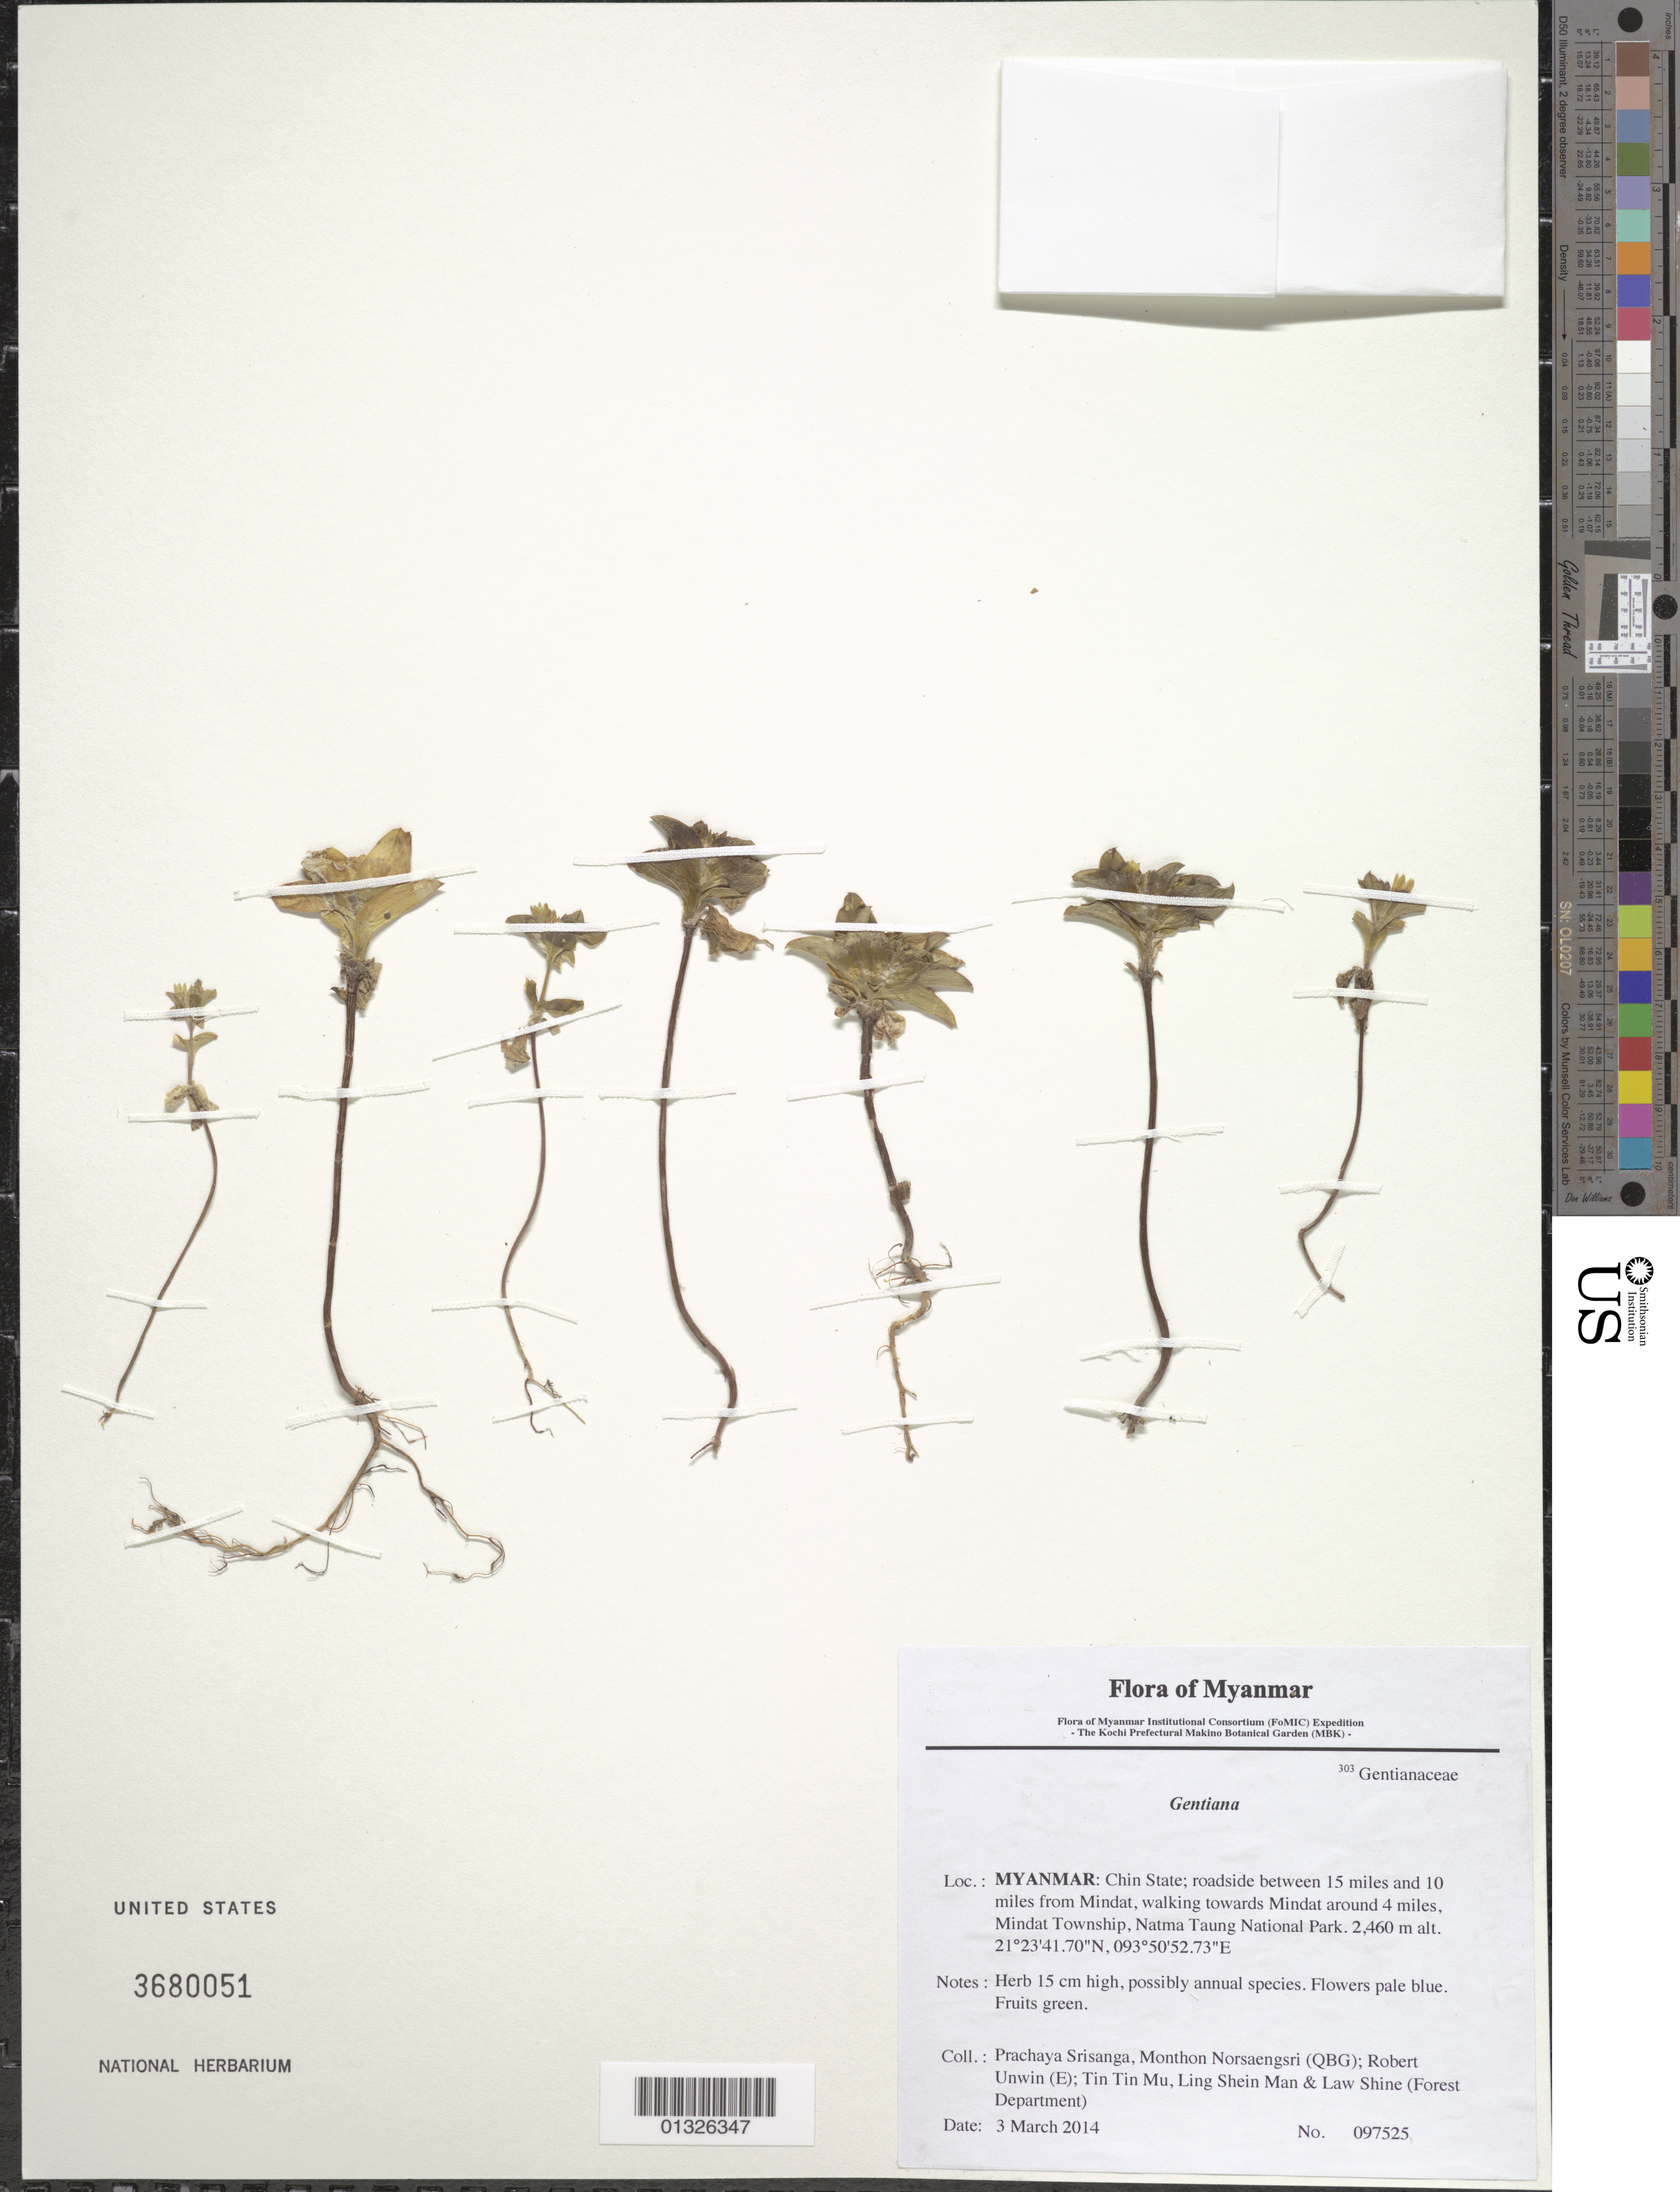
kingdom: Plantae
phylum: Tracheophyta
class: Magnoliopsida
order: Gentianales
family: Gentianaceae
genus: Gentiana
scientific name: Gentiana sp.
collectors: P. Srisanga, M. Norsaengsri, R. Unwin, Tin Tin Mu, Ling Shein Man & L. Shine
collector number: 97525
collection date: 2014-03-03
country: Myanmar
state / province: Chin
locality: Roadside between 15 miles and 10 miles from Mindat, walking towards Mindat around 4 miles, Mindat Township, Natma Taung National Park.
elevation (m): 2460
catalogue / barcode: US 3680051